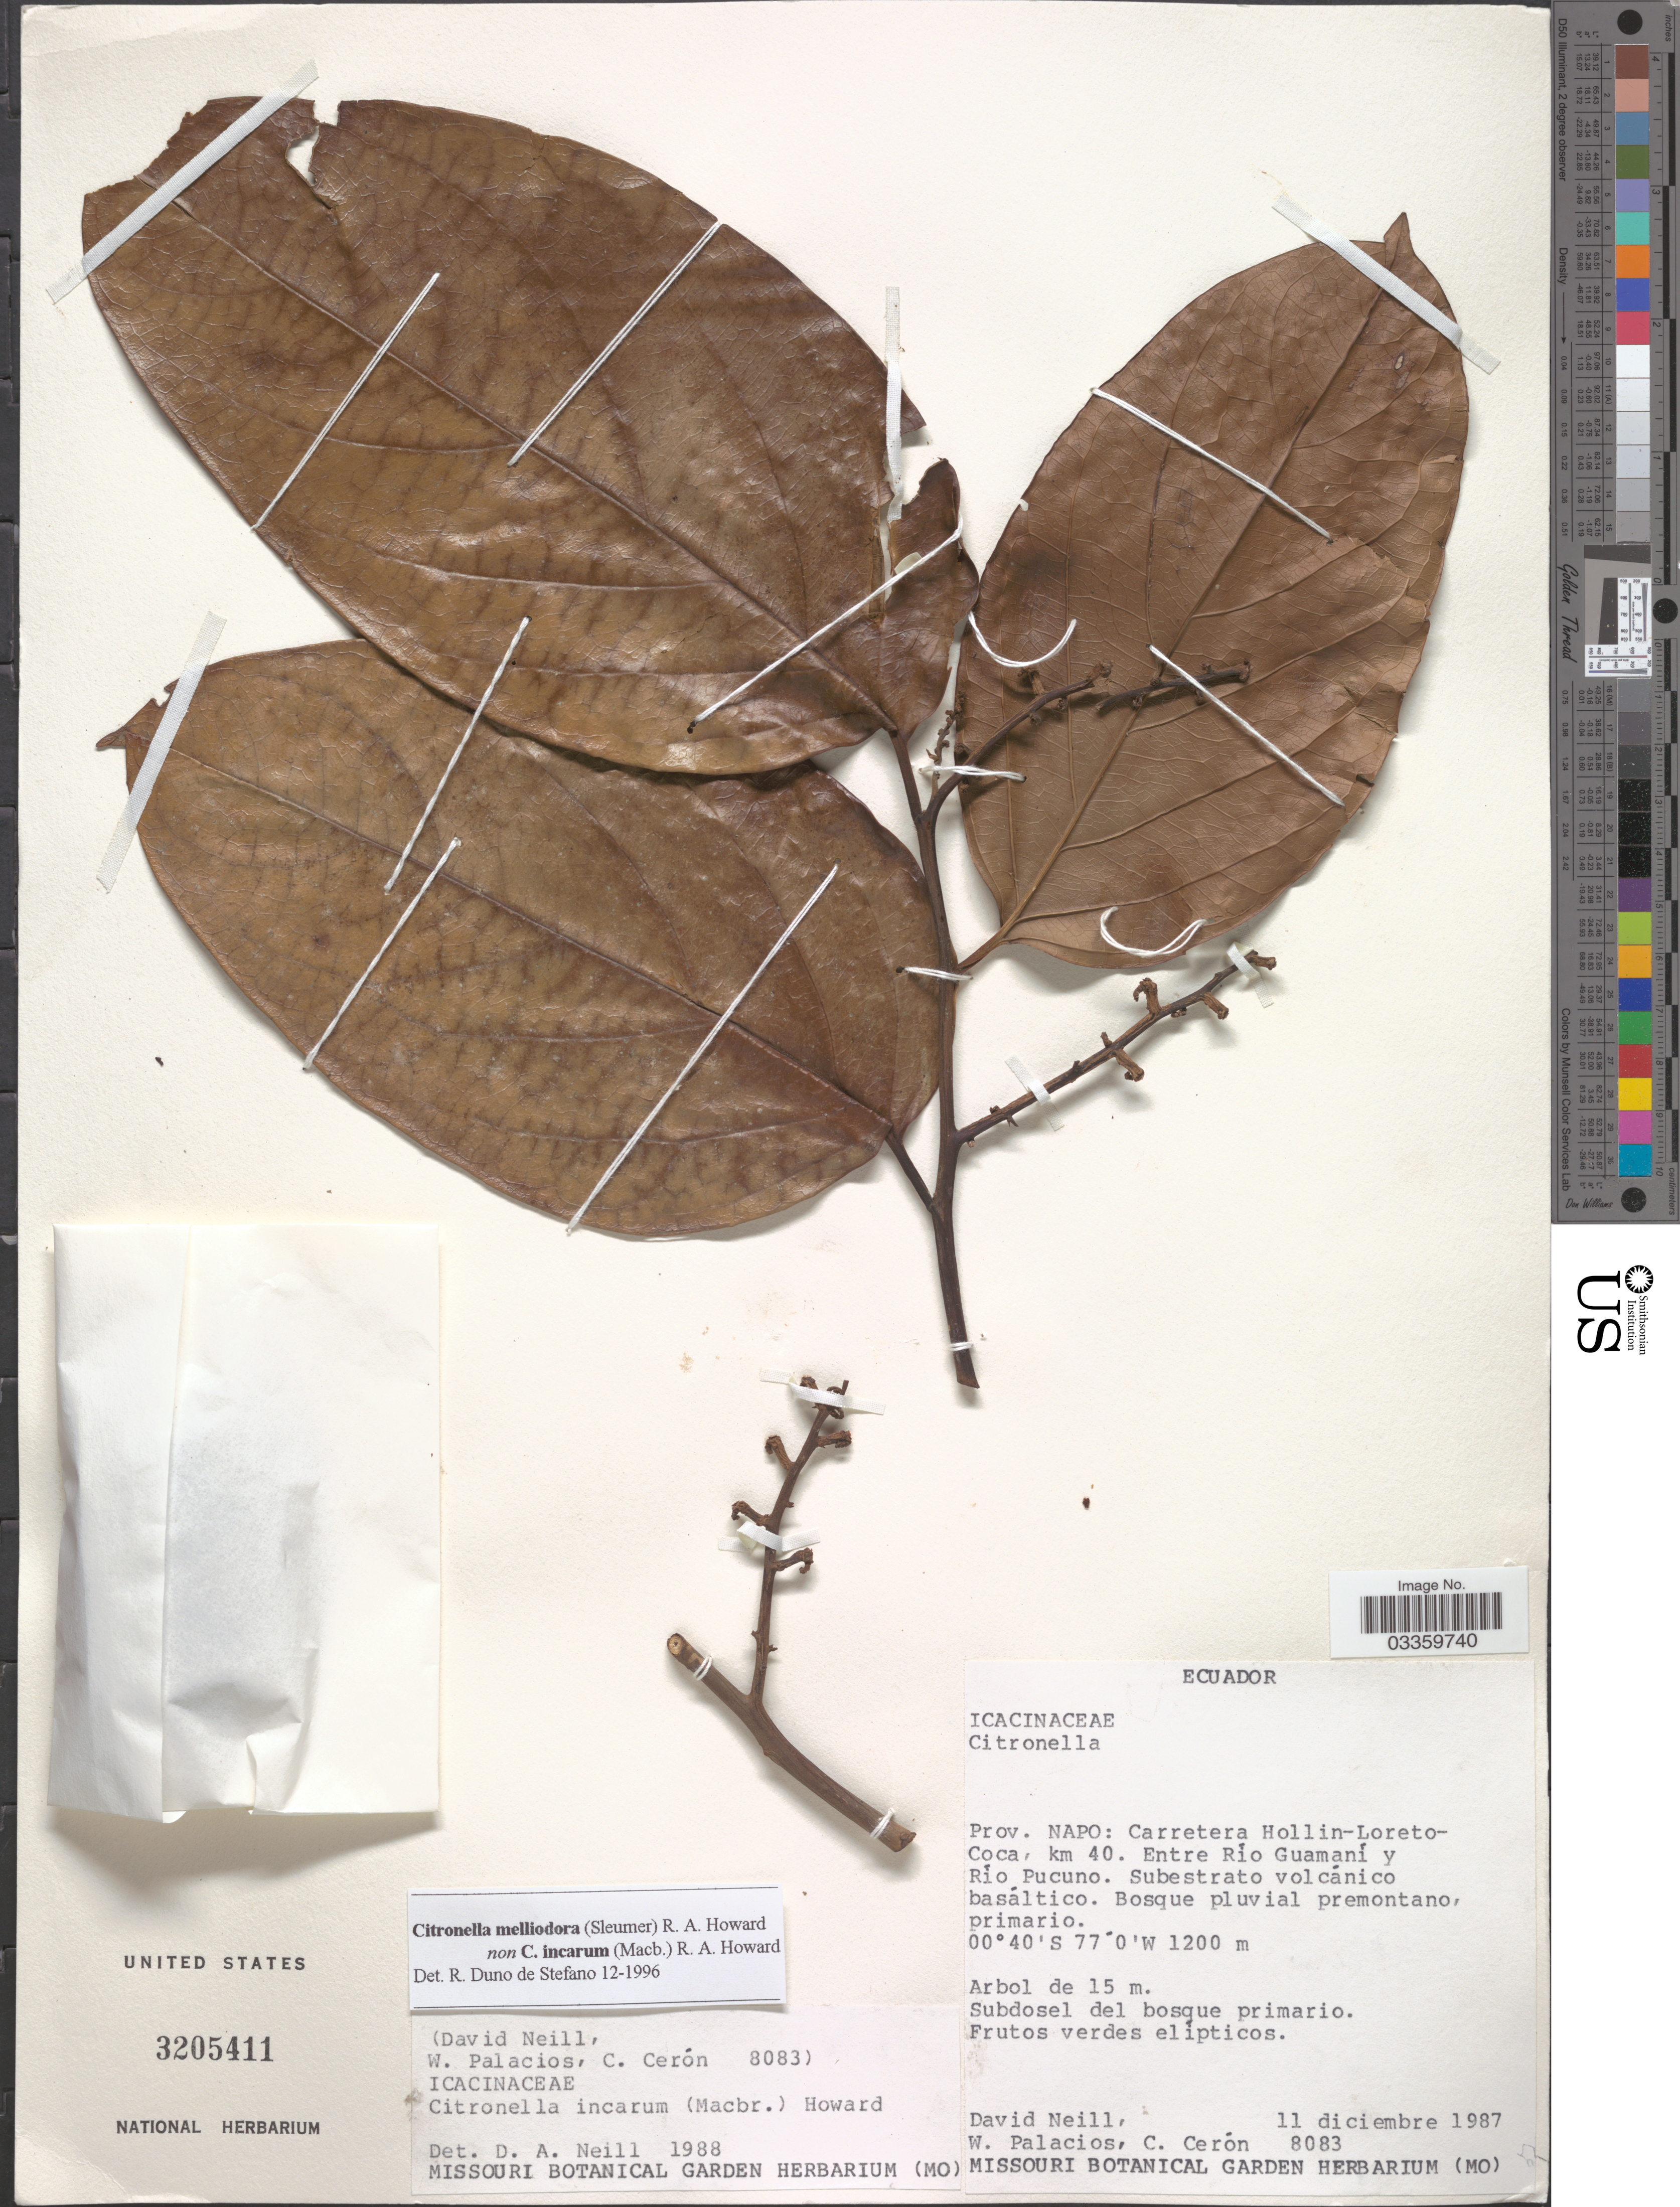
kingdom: Plantae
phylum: Tracheophyta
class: Magnoliopsida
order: Cardiopteridales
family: Cardiopteridaceae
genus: Citronella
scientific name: Citronella melliodora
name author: (Sleumer) R.A. Howard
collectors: D. A. Neill, W. Palacios & C. E. Cerón M.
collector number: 8083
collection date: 1987-12-11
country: Ecuador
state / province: Napo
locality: Carretera Hollin-Loreto-Coca, km 40. Entre Río Guamaní y Río Pucuno.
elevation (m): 1200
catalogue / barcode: US 3205411